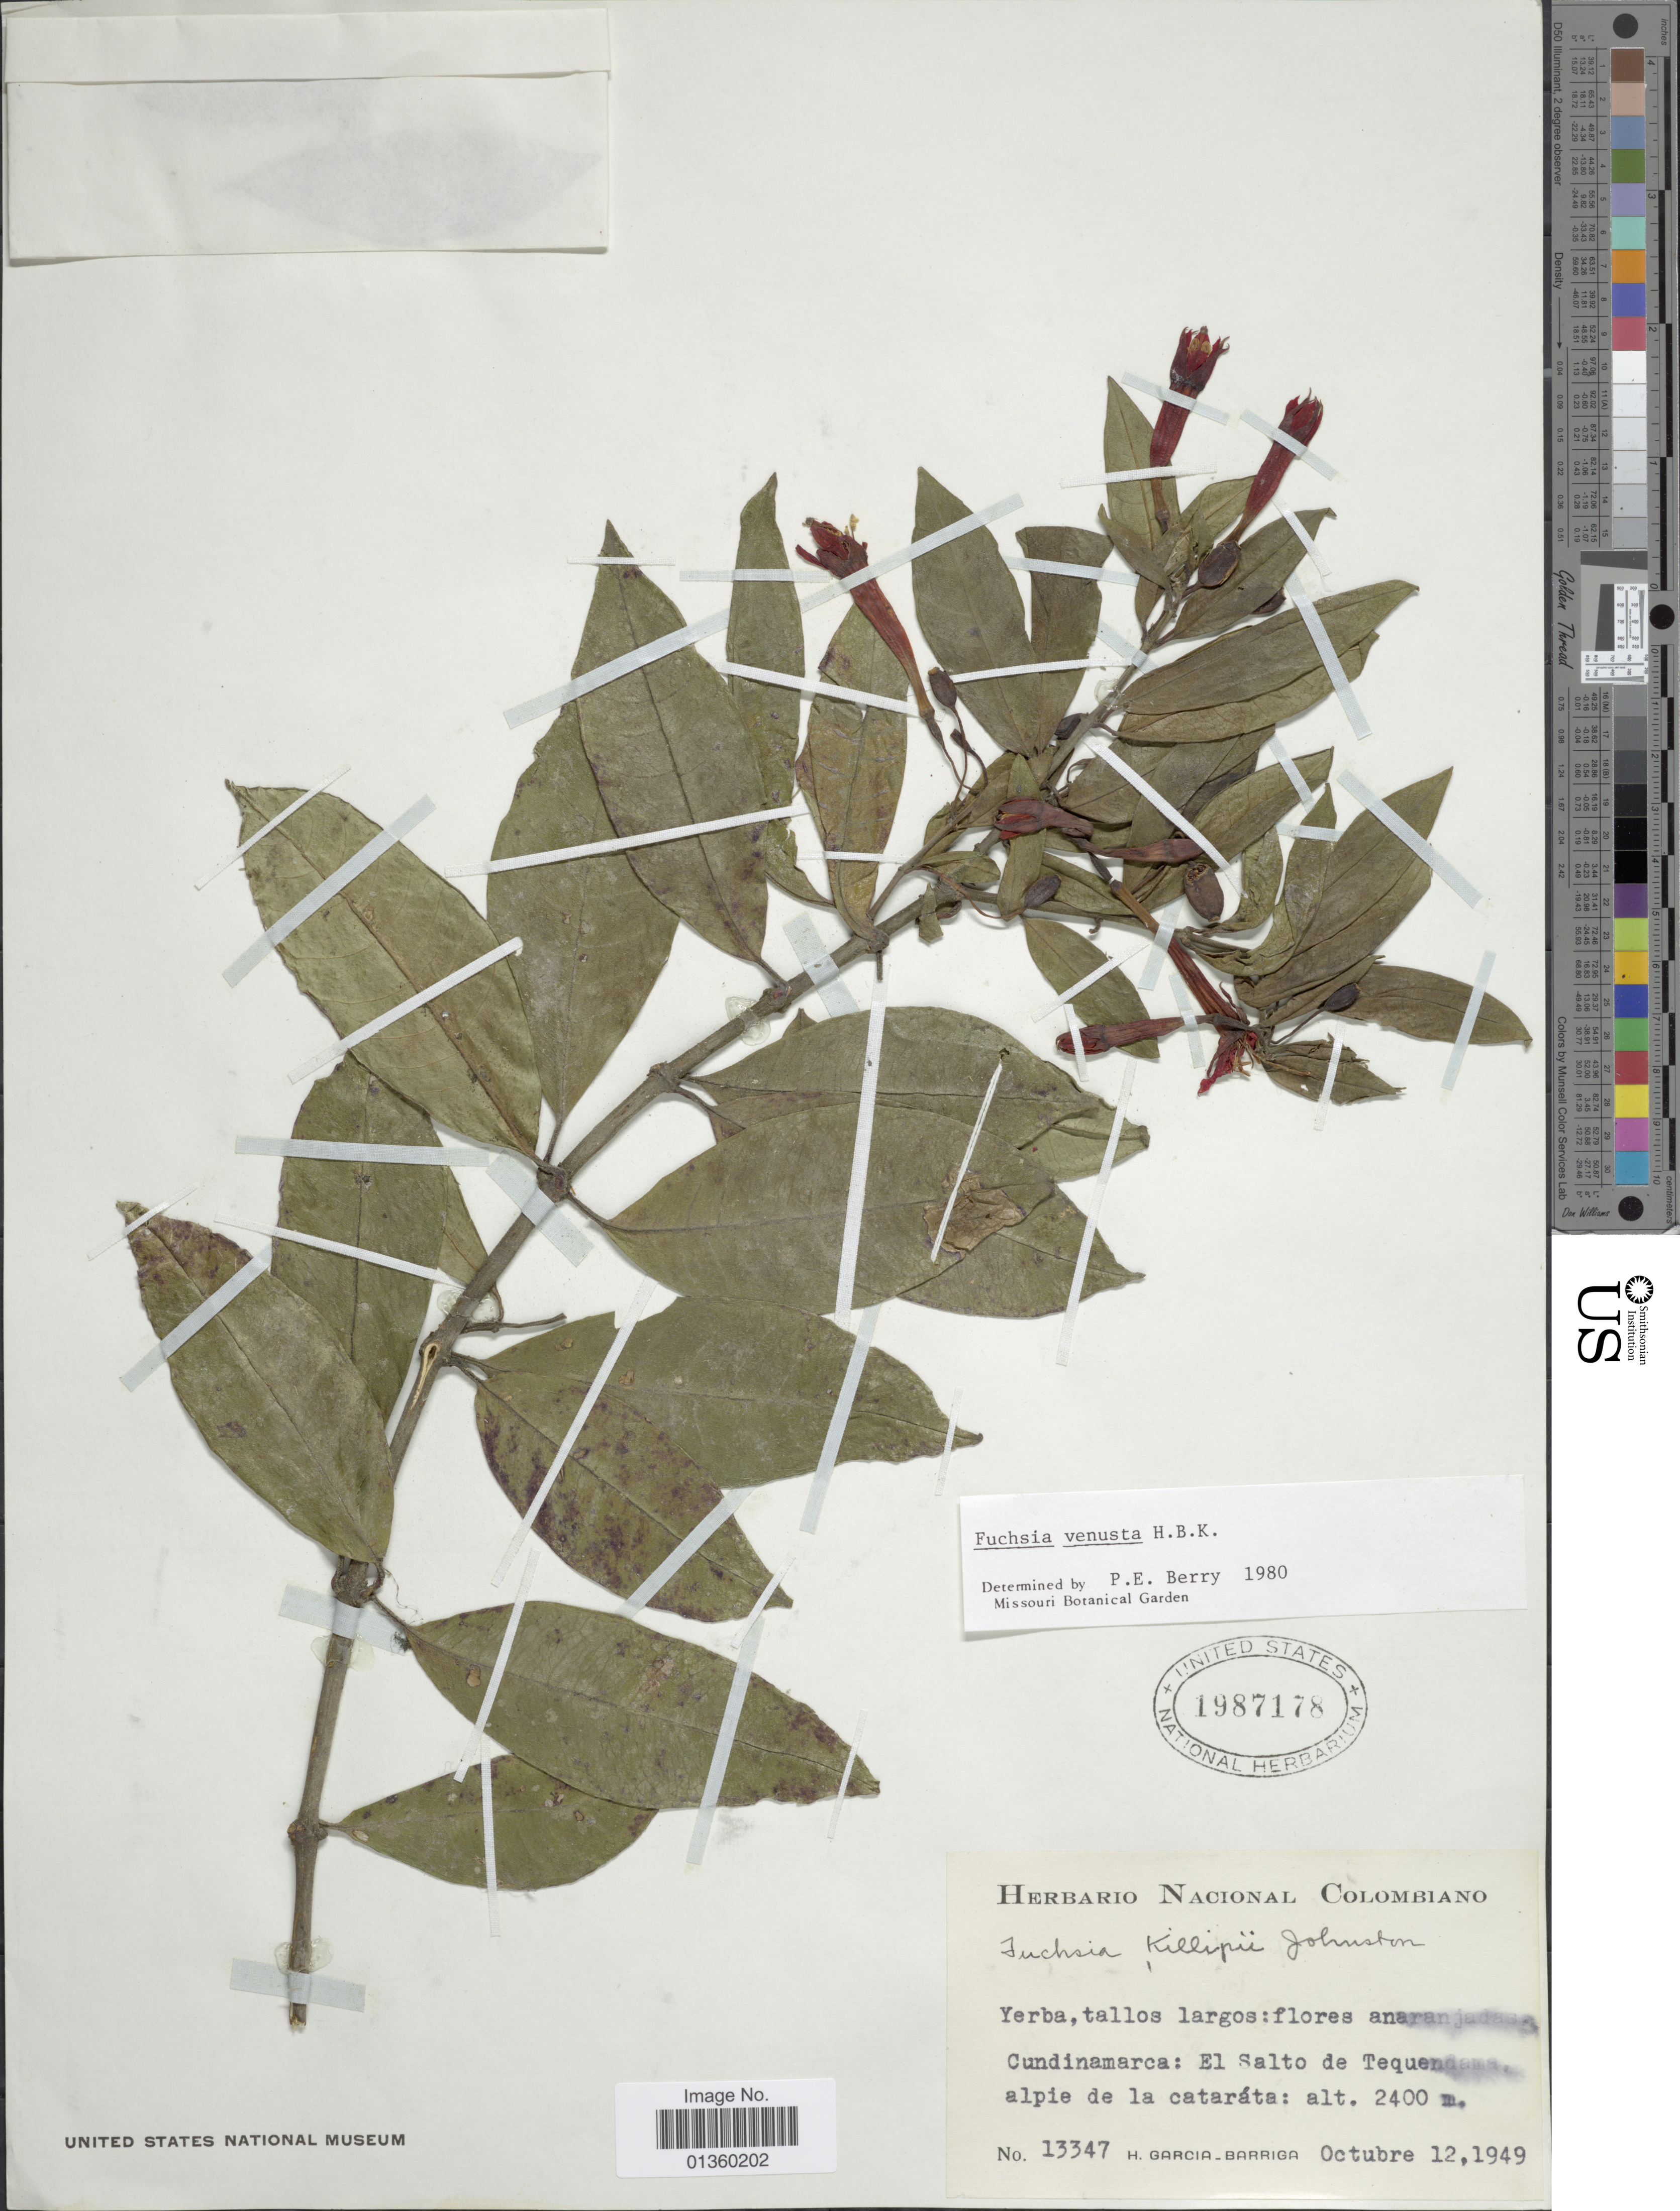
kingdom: Plantae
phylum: Tracheophyta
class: Magnoliopsida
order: Myrtales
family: Onagraceae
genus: Fuchsia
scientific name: Fuchsia venusta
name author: Kunth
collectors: H. García Barriga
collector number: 13347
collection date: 1949-10-12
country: Colombia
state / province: Cundinamarca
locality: El Salto de Tequendama, alpie de la cataráta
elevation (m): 2400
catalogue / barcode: US 1987178